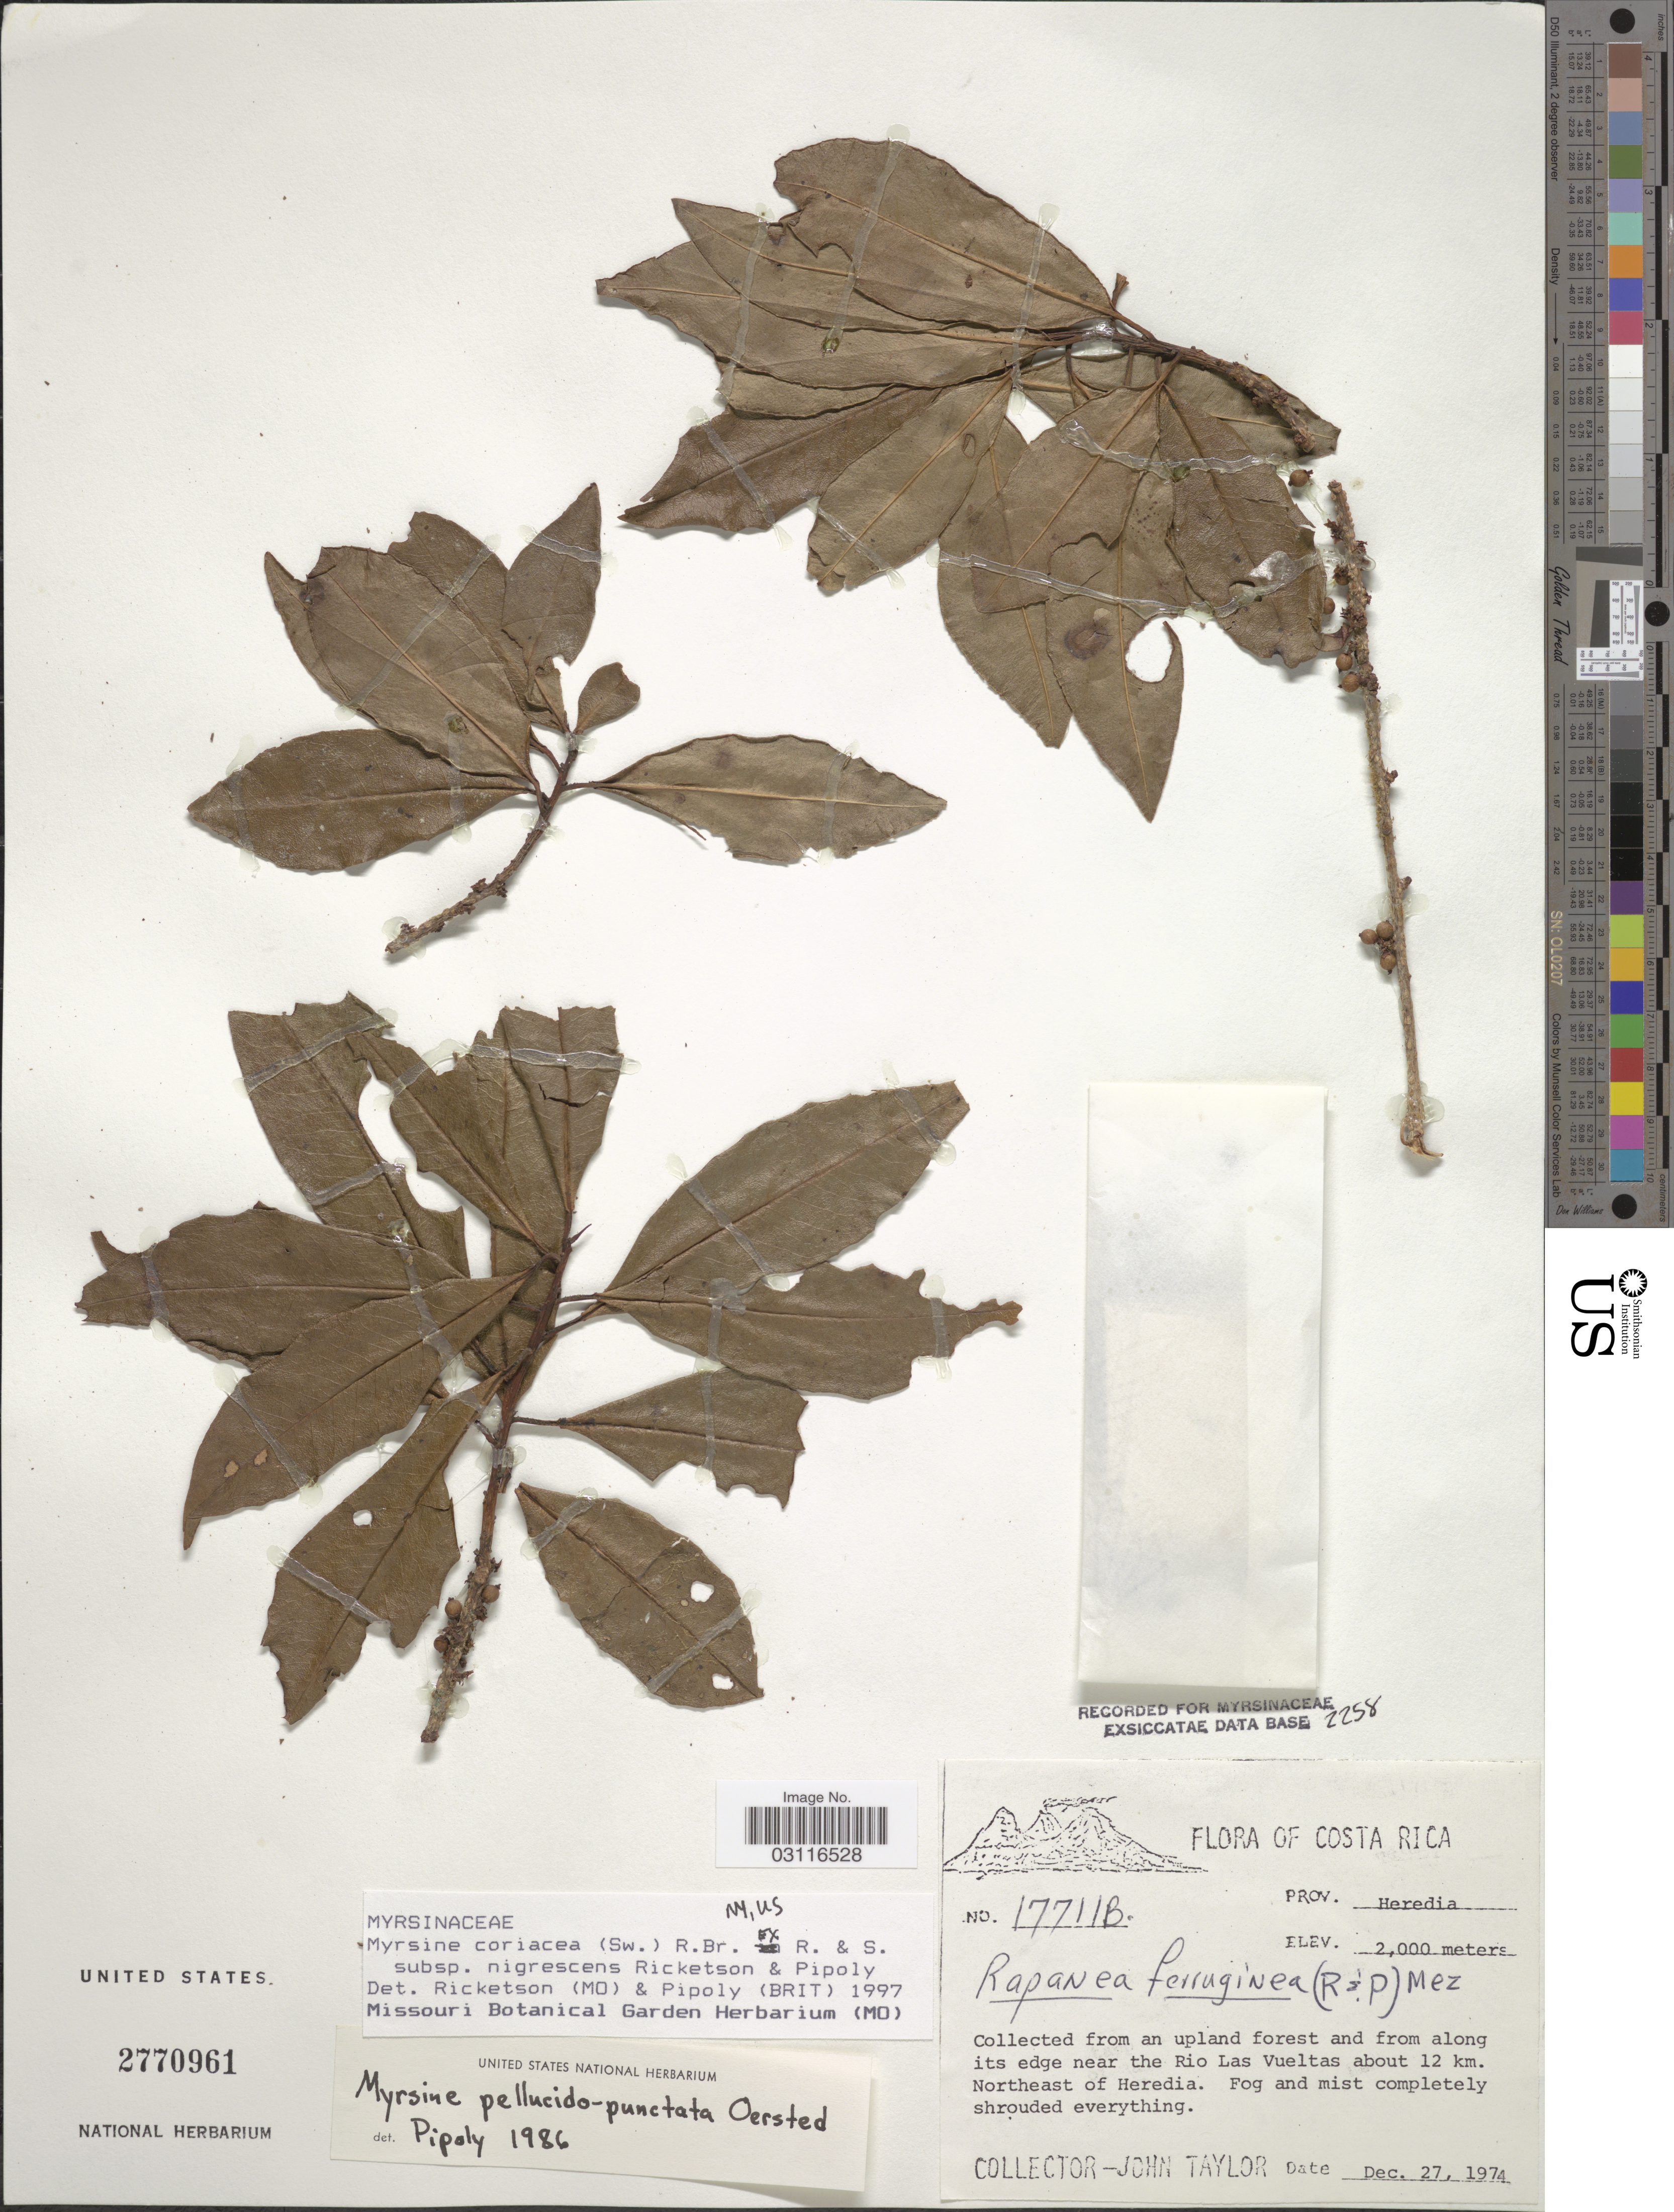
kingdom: Plantae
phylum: Tracheophyta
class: Magnoliopsida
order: Ericales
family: Primulaceae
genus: Myrsine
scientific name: Myrsine coriacea subsp. nigrescens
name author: (Lundell) Ricketson & Pipoly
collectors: J. Taylor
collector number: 17711B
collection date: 1974-12-27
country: Costa Rica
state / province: Heredia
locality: Near the Rio Las Vueltas about 12 km. Northeast of Heredia.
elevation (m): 2000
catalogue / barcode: US 2770961